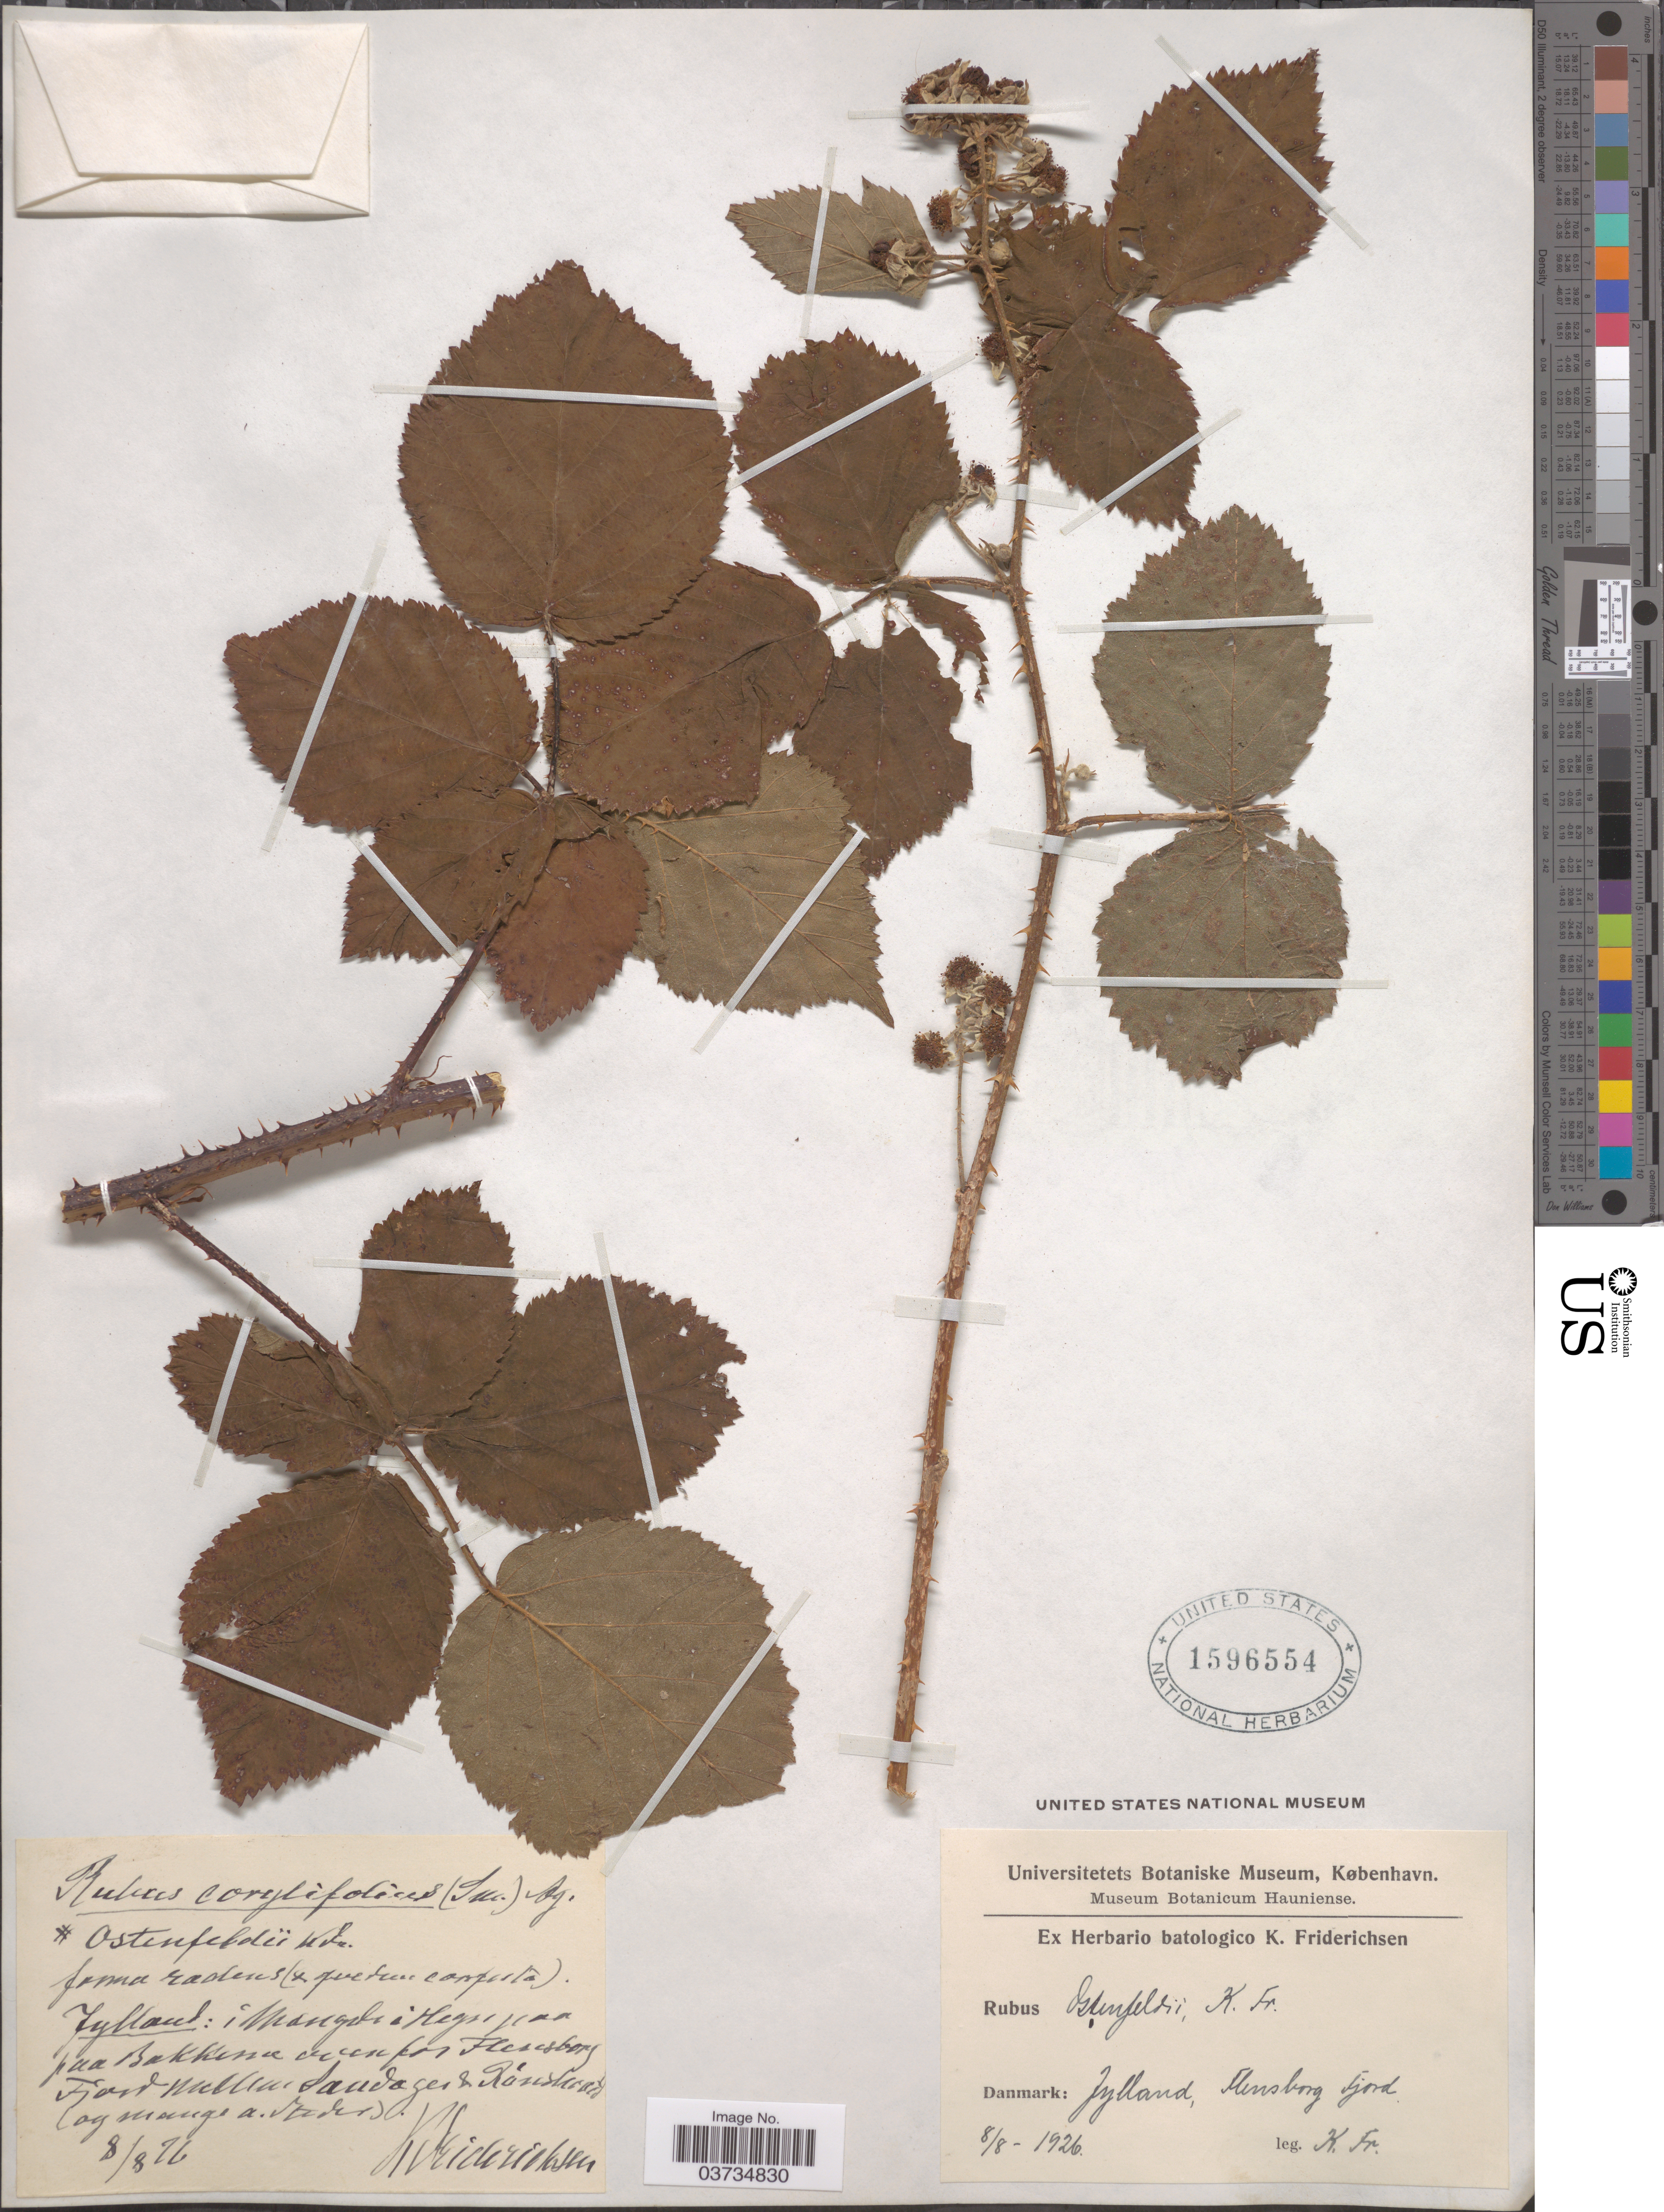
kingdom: Plantae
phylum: Tracheophyta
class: Magnoliopsida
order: Rosales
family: Rosaceae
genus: Rubus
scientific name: Rubus ostenfeldii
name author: Frid.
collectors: K. Friderichsen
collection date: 1926-08-08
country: Denmark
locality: Danmark: Jylland, Flensborg Sjord.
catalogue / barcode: US 1596554